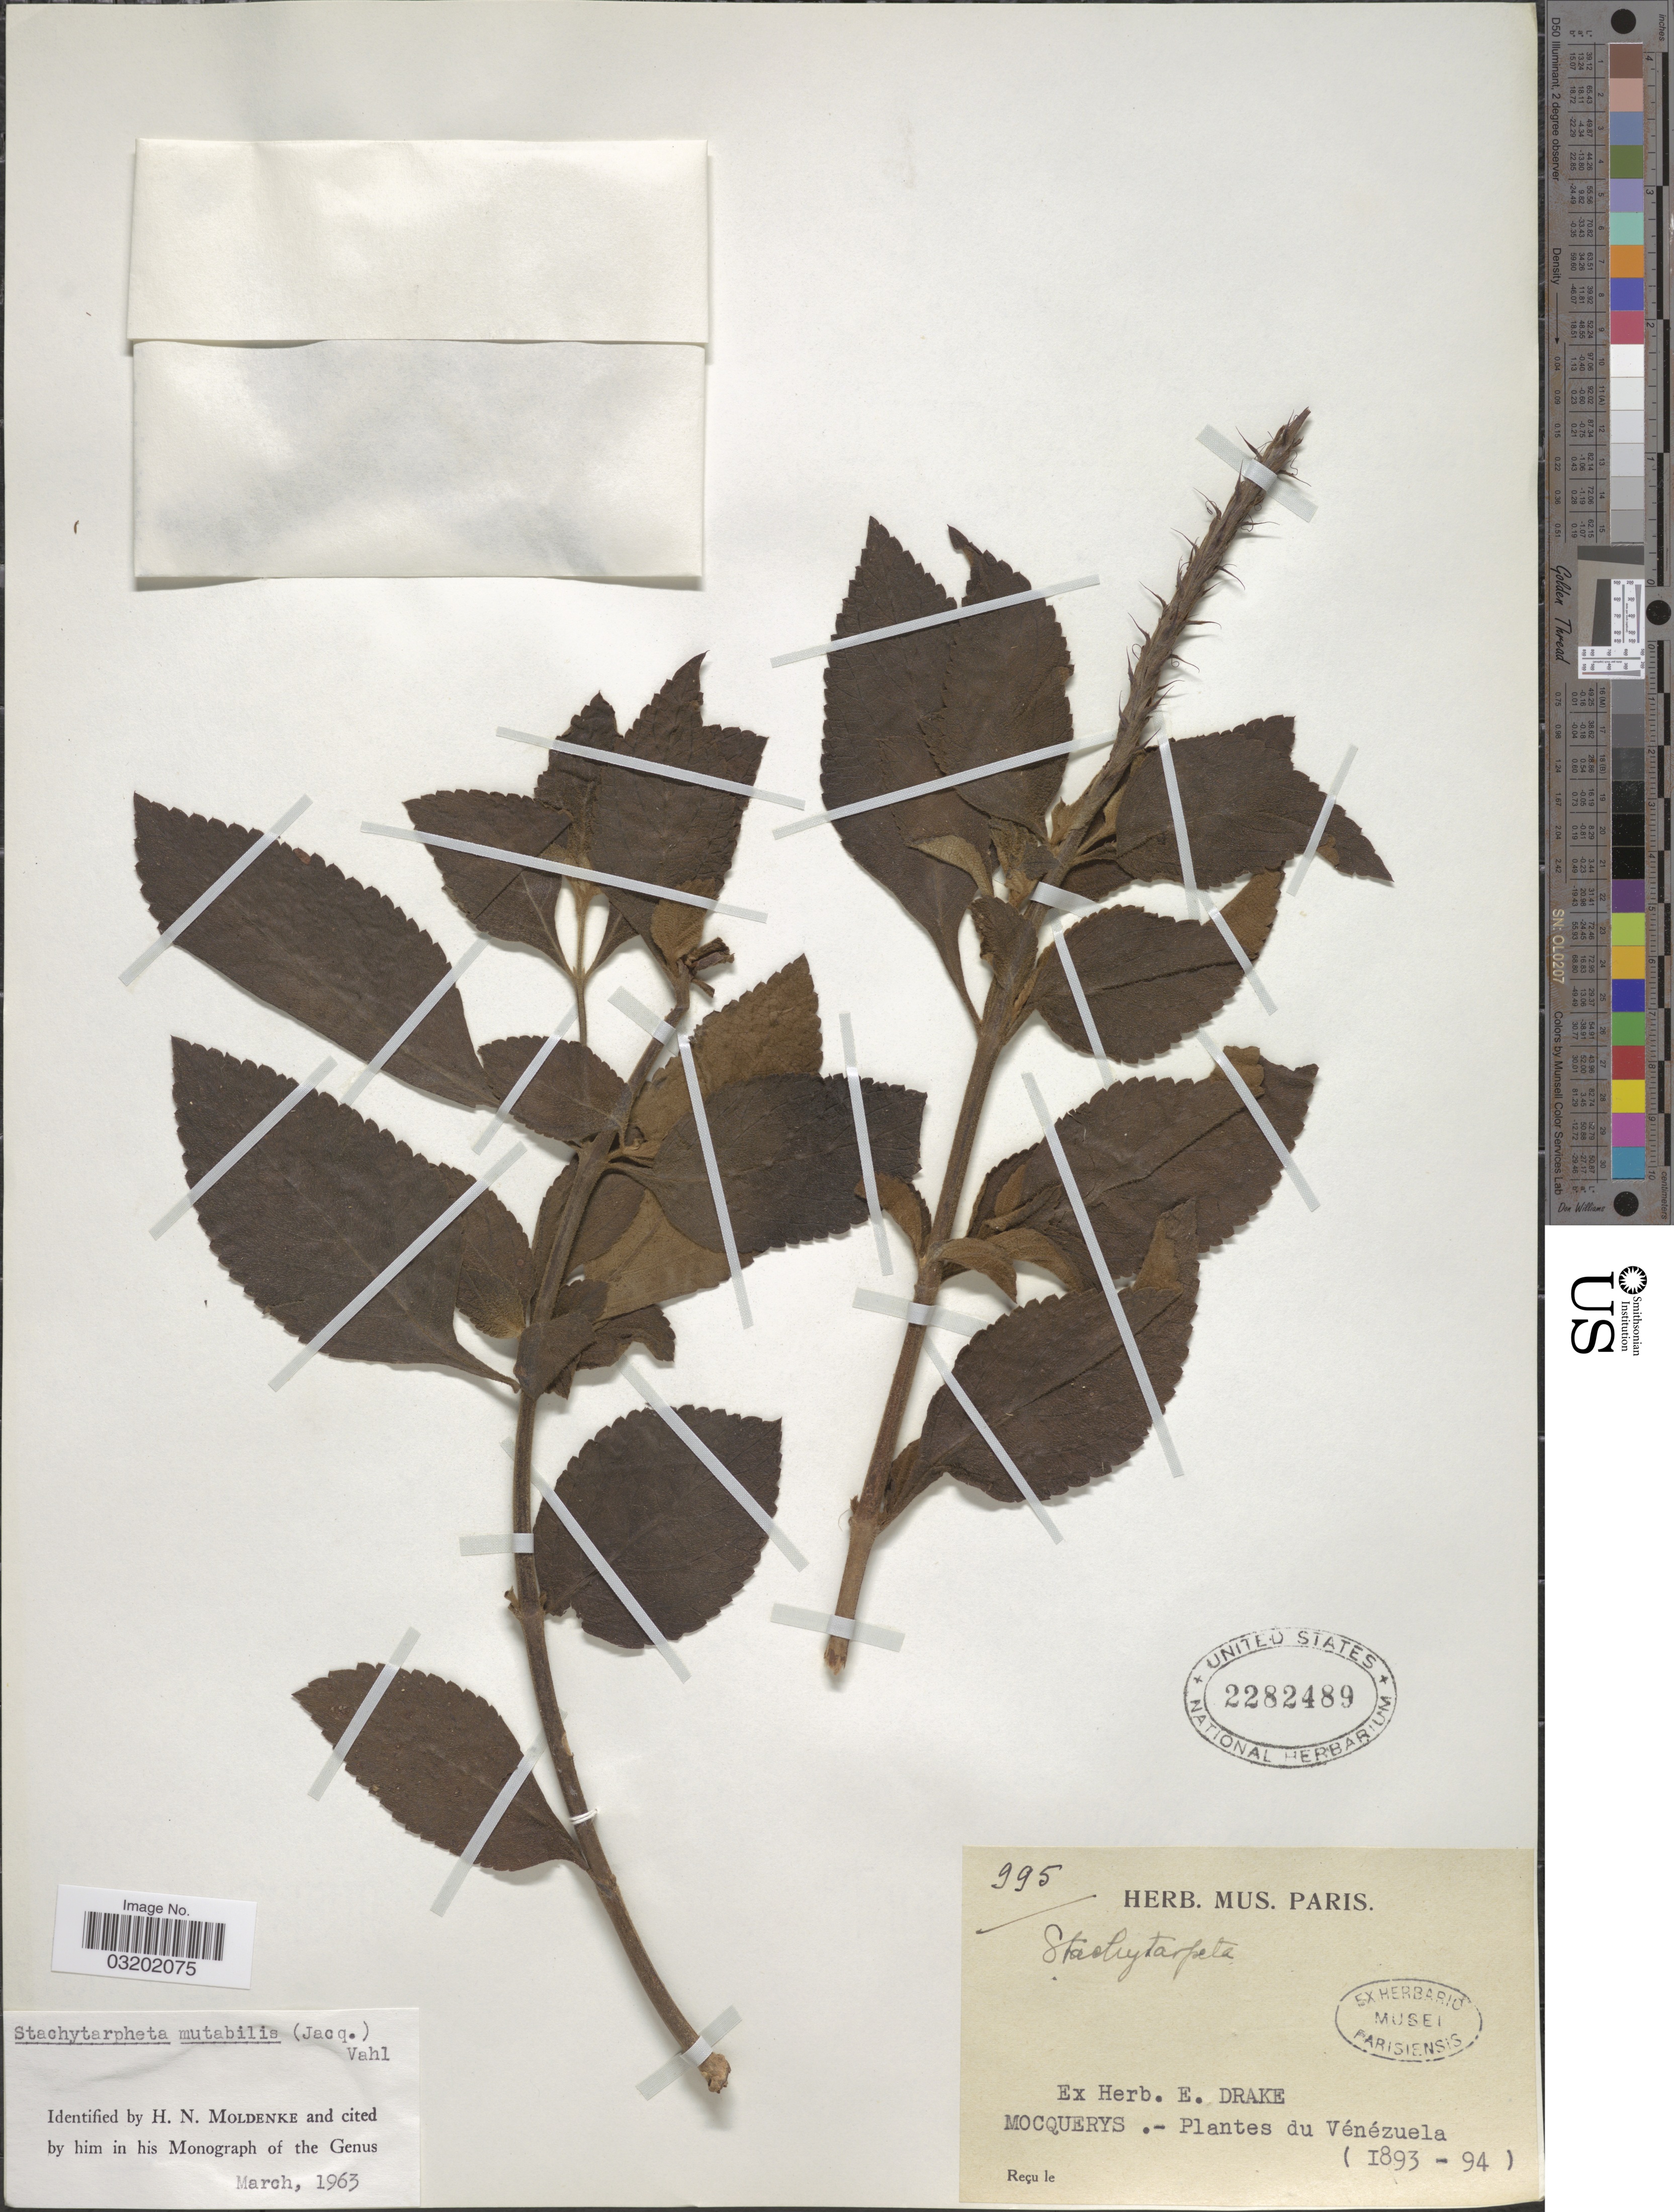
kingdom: Plantae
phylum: Tracheophyta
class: Magnoliopsida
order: Lamiales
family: Verbenaceae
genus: Stachytarpheta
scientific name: Stachytarpheta mutabilis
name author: (Jacq.) Vahl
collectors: A. Mocquerys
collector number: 995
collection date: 1893/1894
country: Venezuela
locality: S.L.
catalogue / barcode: US 2282489